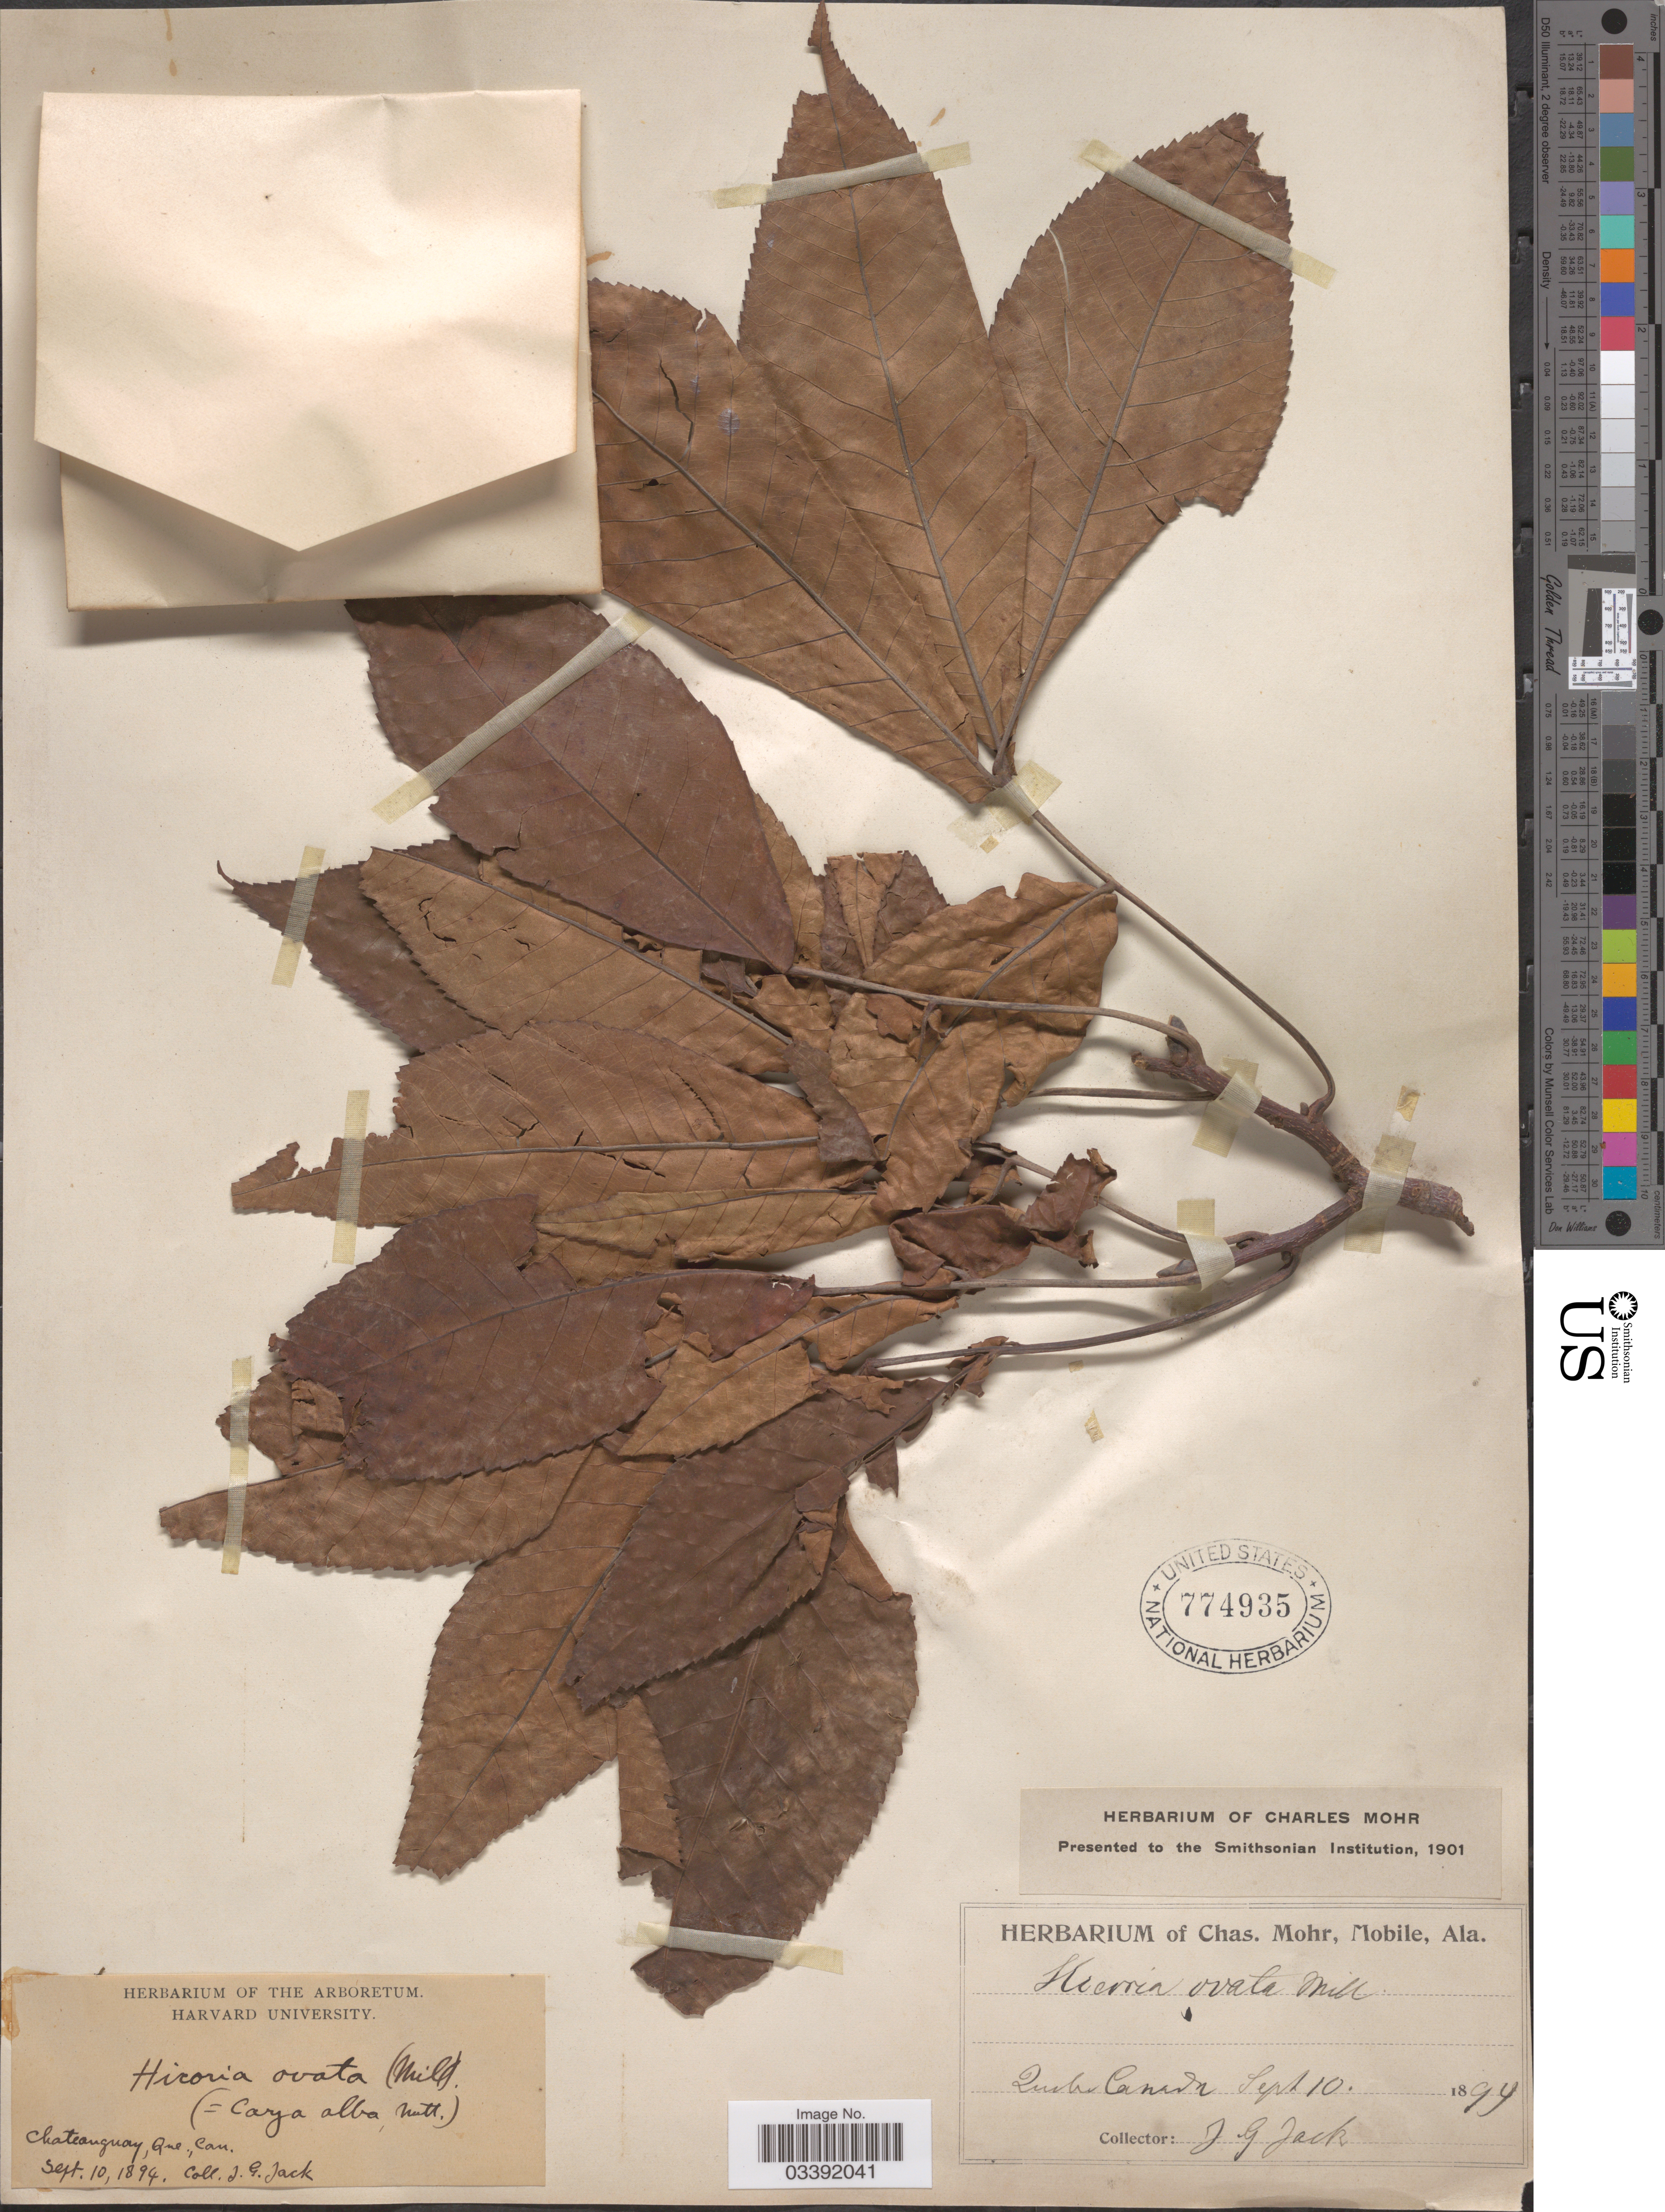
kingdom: Plantae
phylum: Tracheophyta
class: Magnoliopsida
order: Fagales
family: Juglandaceae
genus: Carya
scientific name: Carya ovata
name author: (Mill.) K. Koch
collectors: J. G. Jack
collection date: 1894-09-10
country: Canada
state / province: Quebec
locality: Chateauguay.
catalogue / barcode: US 774935